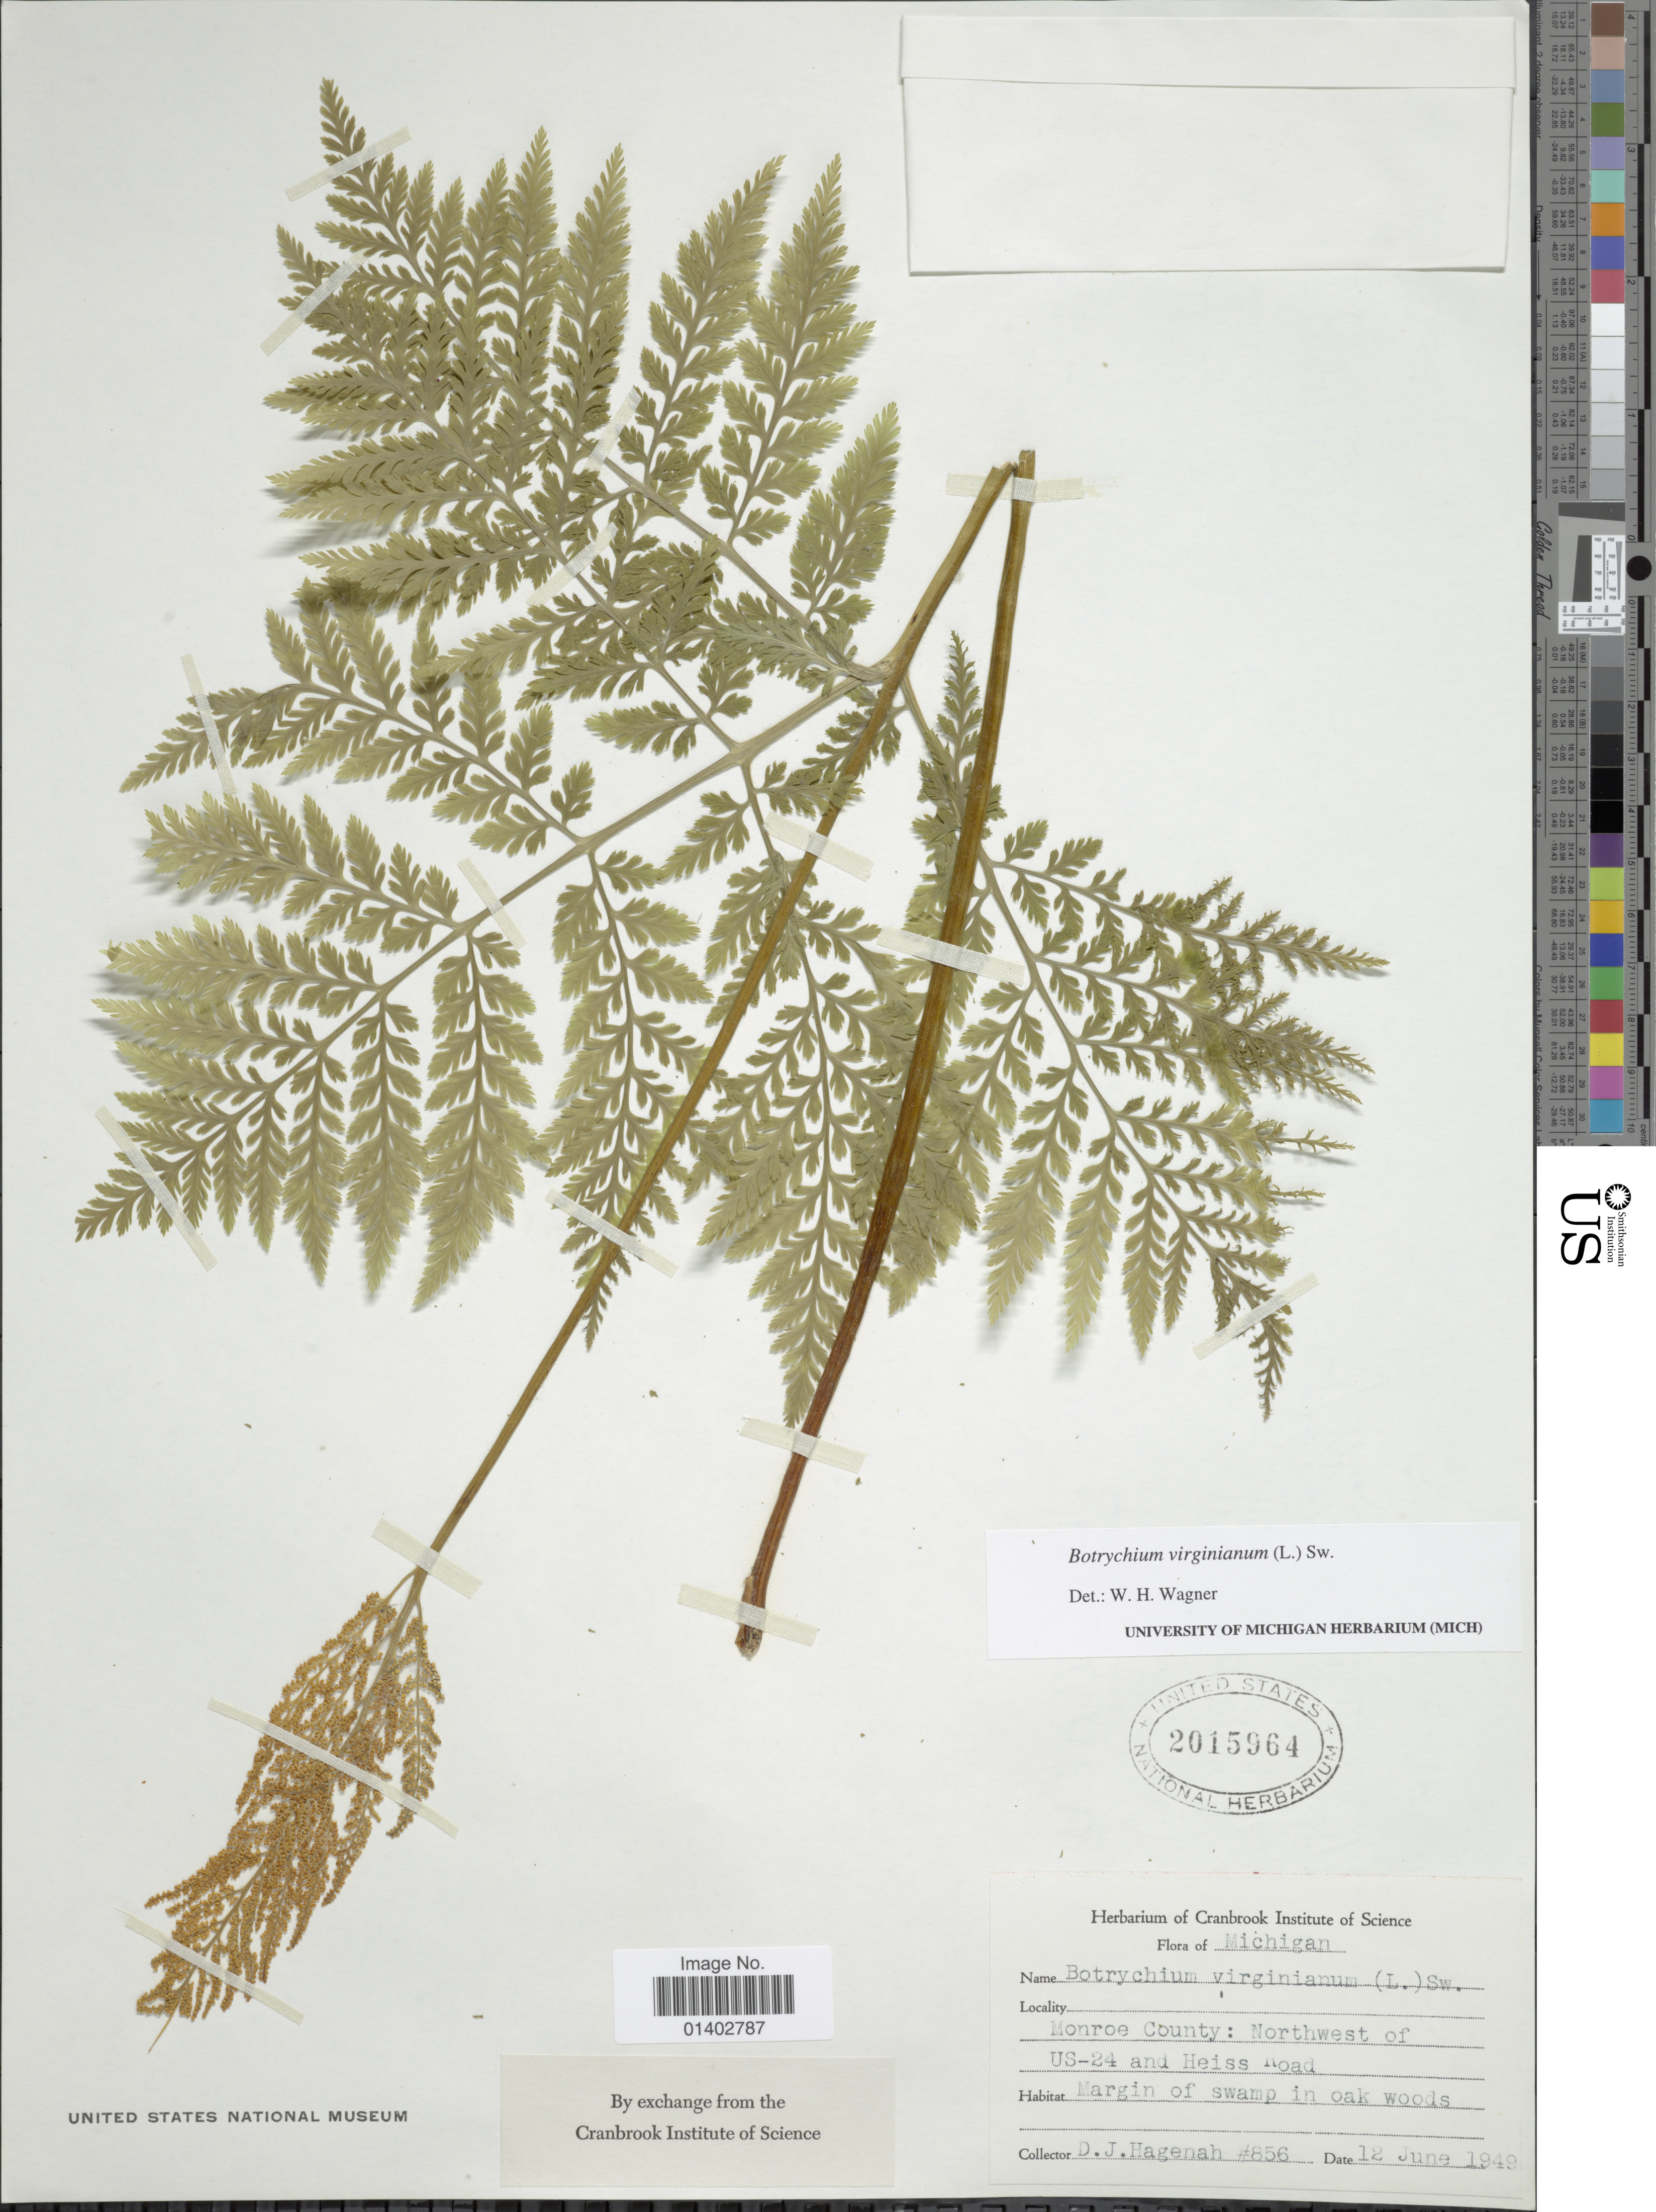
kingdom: Plantae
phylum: Tracheophyta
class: Polypodiopsida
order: Ophioglossales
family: Ophioglossaceae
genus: Botrychium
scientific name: Botrychium virginianum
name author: (L.) Sw.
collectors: D. Hagenah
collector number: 856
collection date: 1949-06-12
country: United States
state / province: Michigan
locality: Monroe County: Northwest of US-24 and Heiss Road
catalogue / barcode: US 2015964